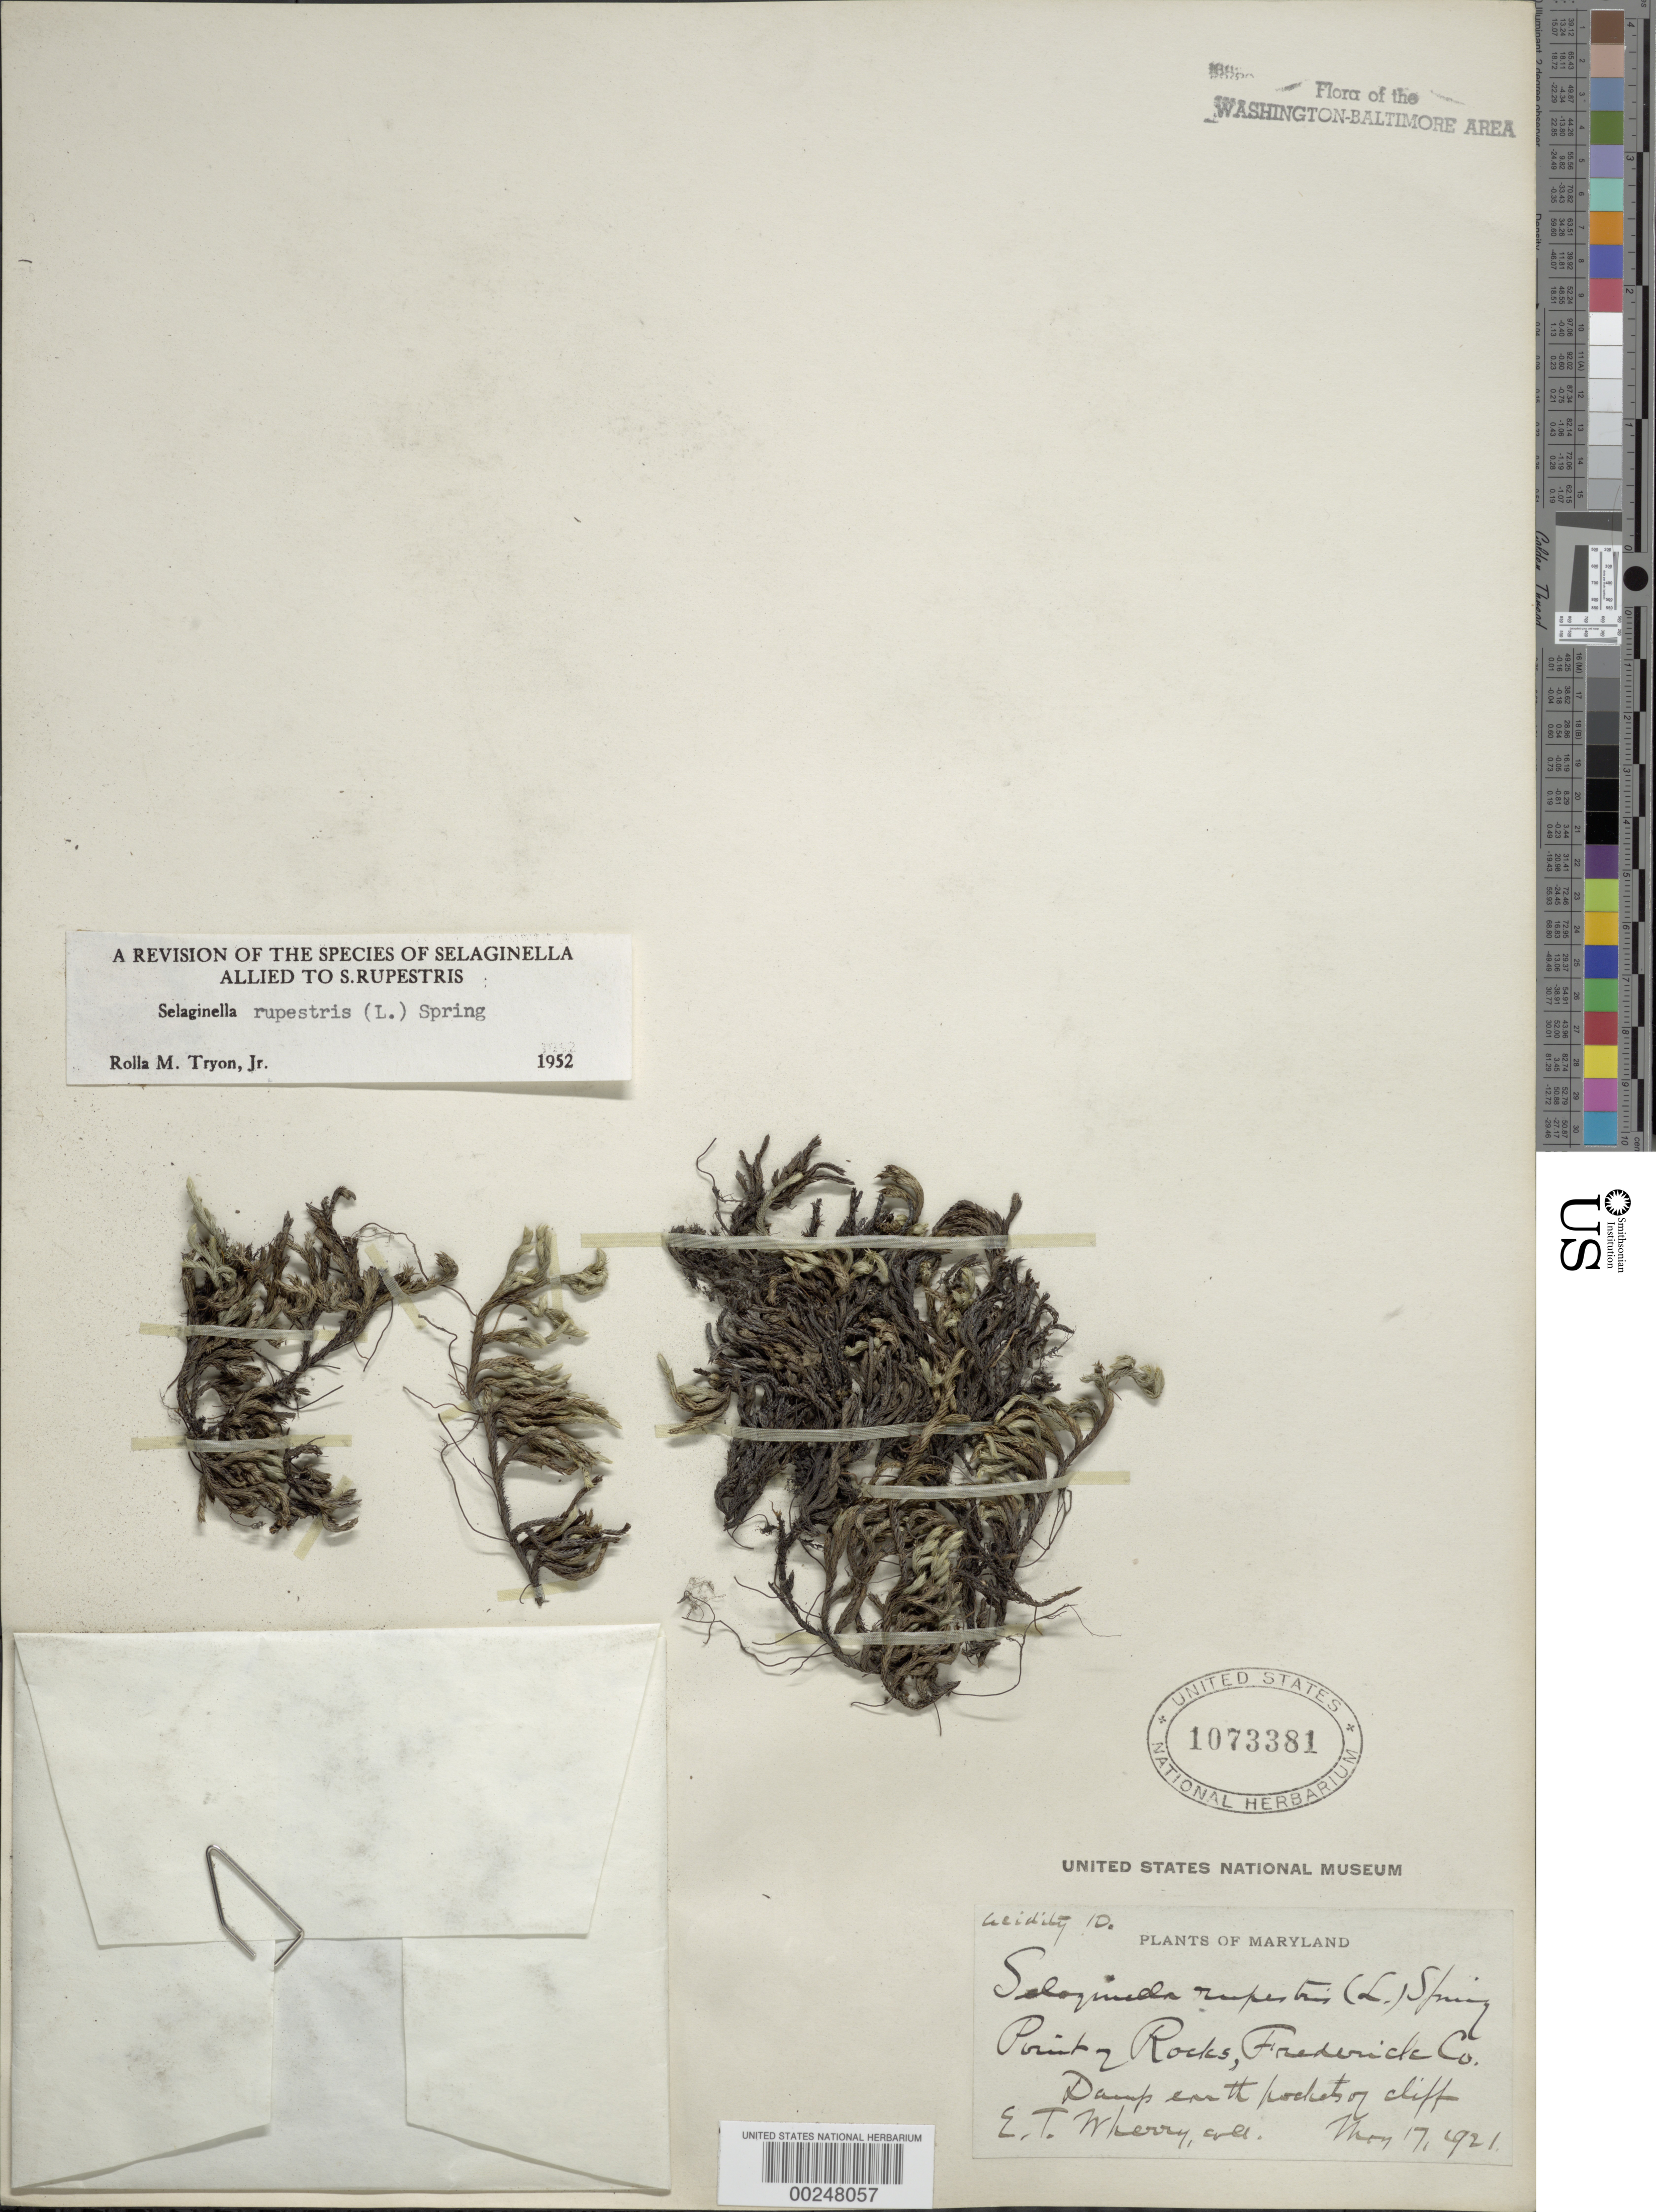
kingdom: Plantae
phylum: Tracheophyta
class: Lycopodiopsida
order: Selaginellales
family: Selaginellaceae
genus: Selaginella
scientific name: Selaginella rupestris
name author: (L.) Spring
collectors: E. T. Wherry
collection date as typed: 17 May 1921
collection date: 1921-05-17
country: United States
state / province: Maryland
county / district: Frederick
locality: Point of Rocks C. and O. Canal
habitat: Damp earth pocket of cliff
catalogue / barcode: US 1073381